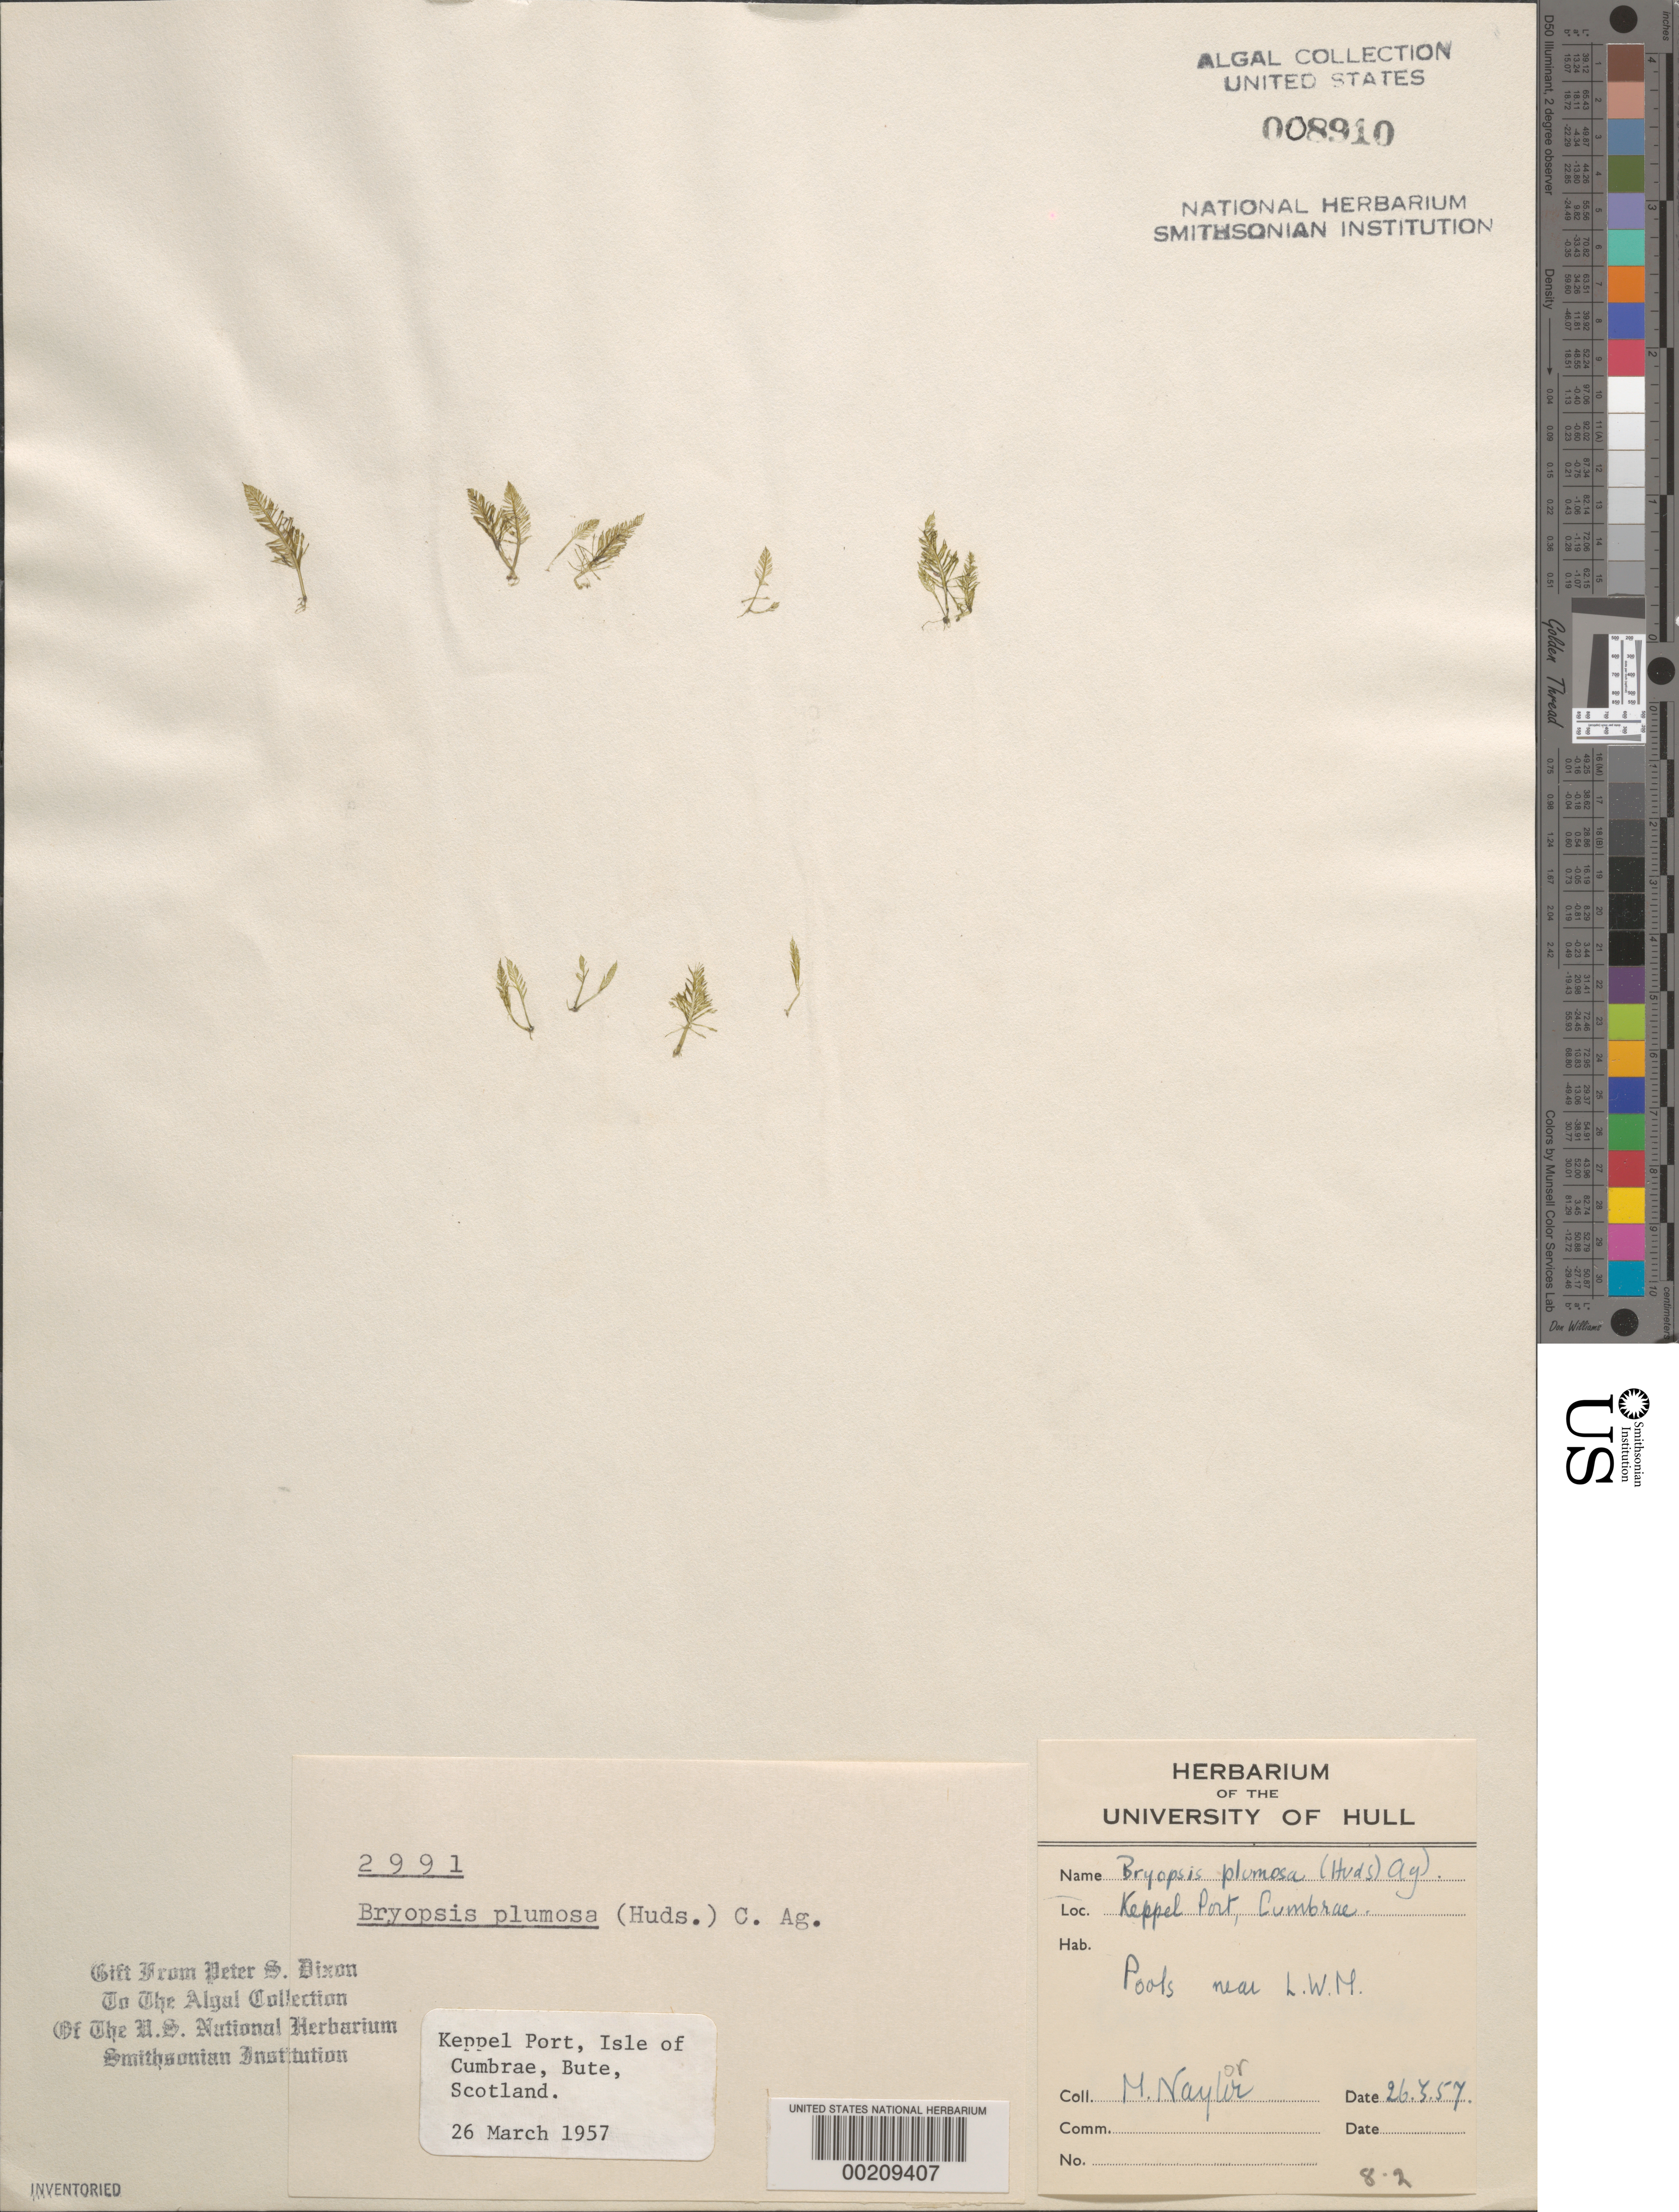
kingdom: Plantae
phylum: Chlorophyta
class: Ulvophyceae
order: Bryopsidales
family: Bryopsidaceae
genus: Bryopsis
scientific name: Bryopsis plumosa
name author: (Huds.) C. Agardh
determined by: Dixon, P. S.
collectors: M. Roberts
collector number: PSD 2991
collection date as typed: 26 Mar 1957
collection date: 1957-03-26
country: United Kingdom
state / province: Scotland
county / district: North Ayrshire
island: Great Cumbrae Island (Isle of Cumbrae)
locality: Keppel Port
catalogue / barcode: US 8910